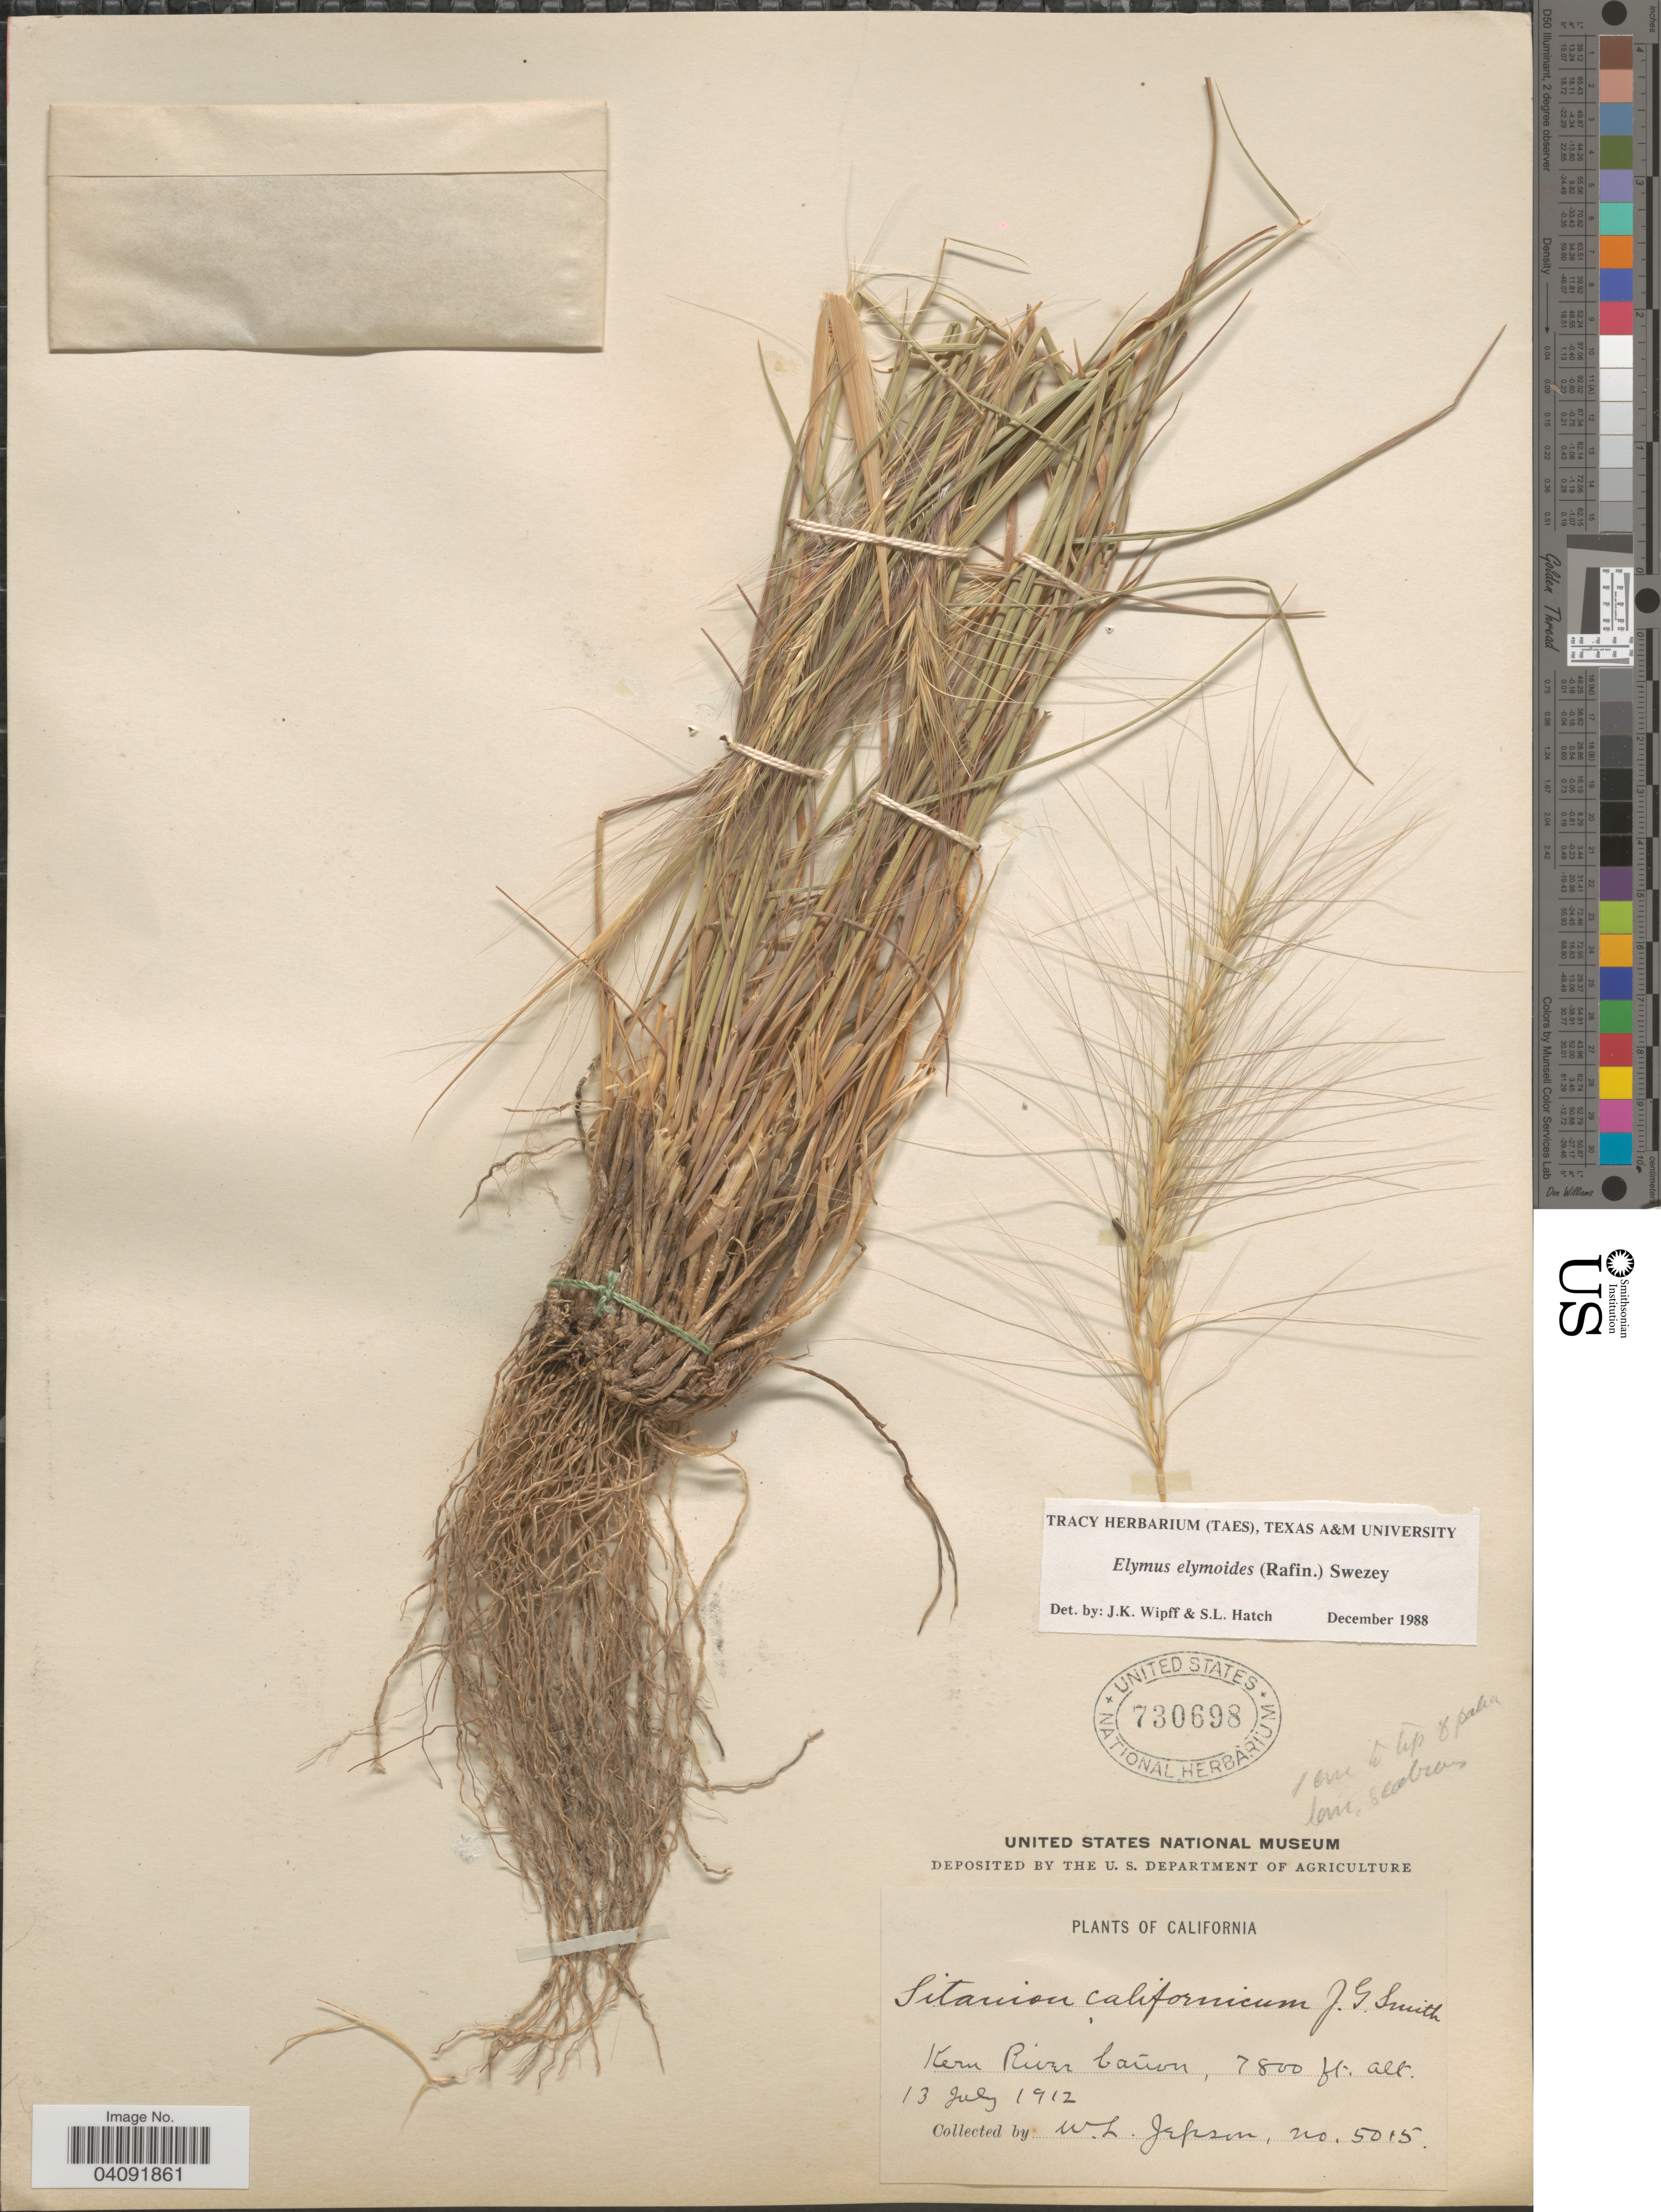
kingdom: Plantae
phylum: Tracheophyta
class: Liliopsida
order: Poales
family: Poaceae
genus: Elymus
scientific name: Elymus elymoides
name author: (Raf.) Swezey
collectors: W. L. Jepson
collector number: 5015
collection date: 1912-07-13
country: United States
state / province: California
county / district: Kern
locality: Kern River Cañon.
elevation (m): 2377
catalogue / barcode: US 730698